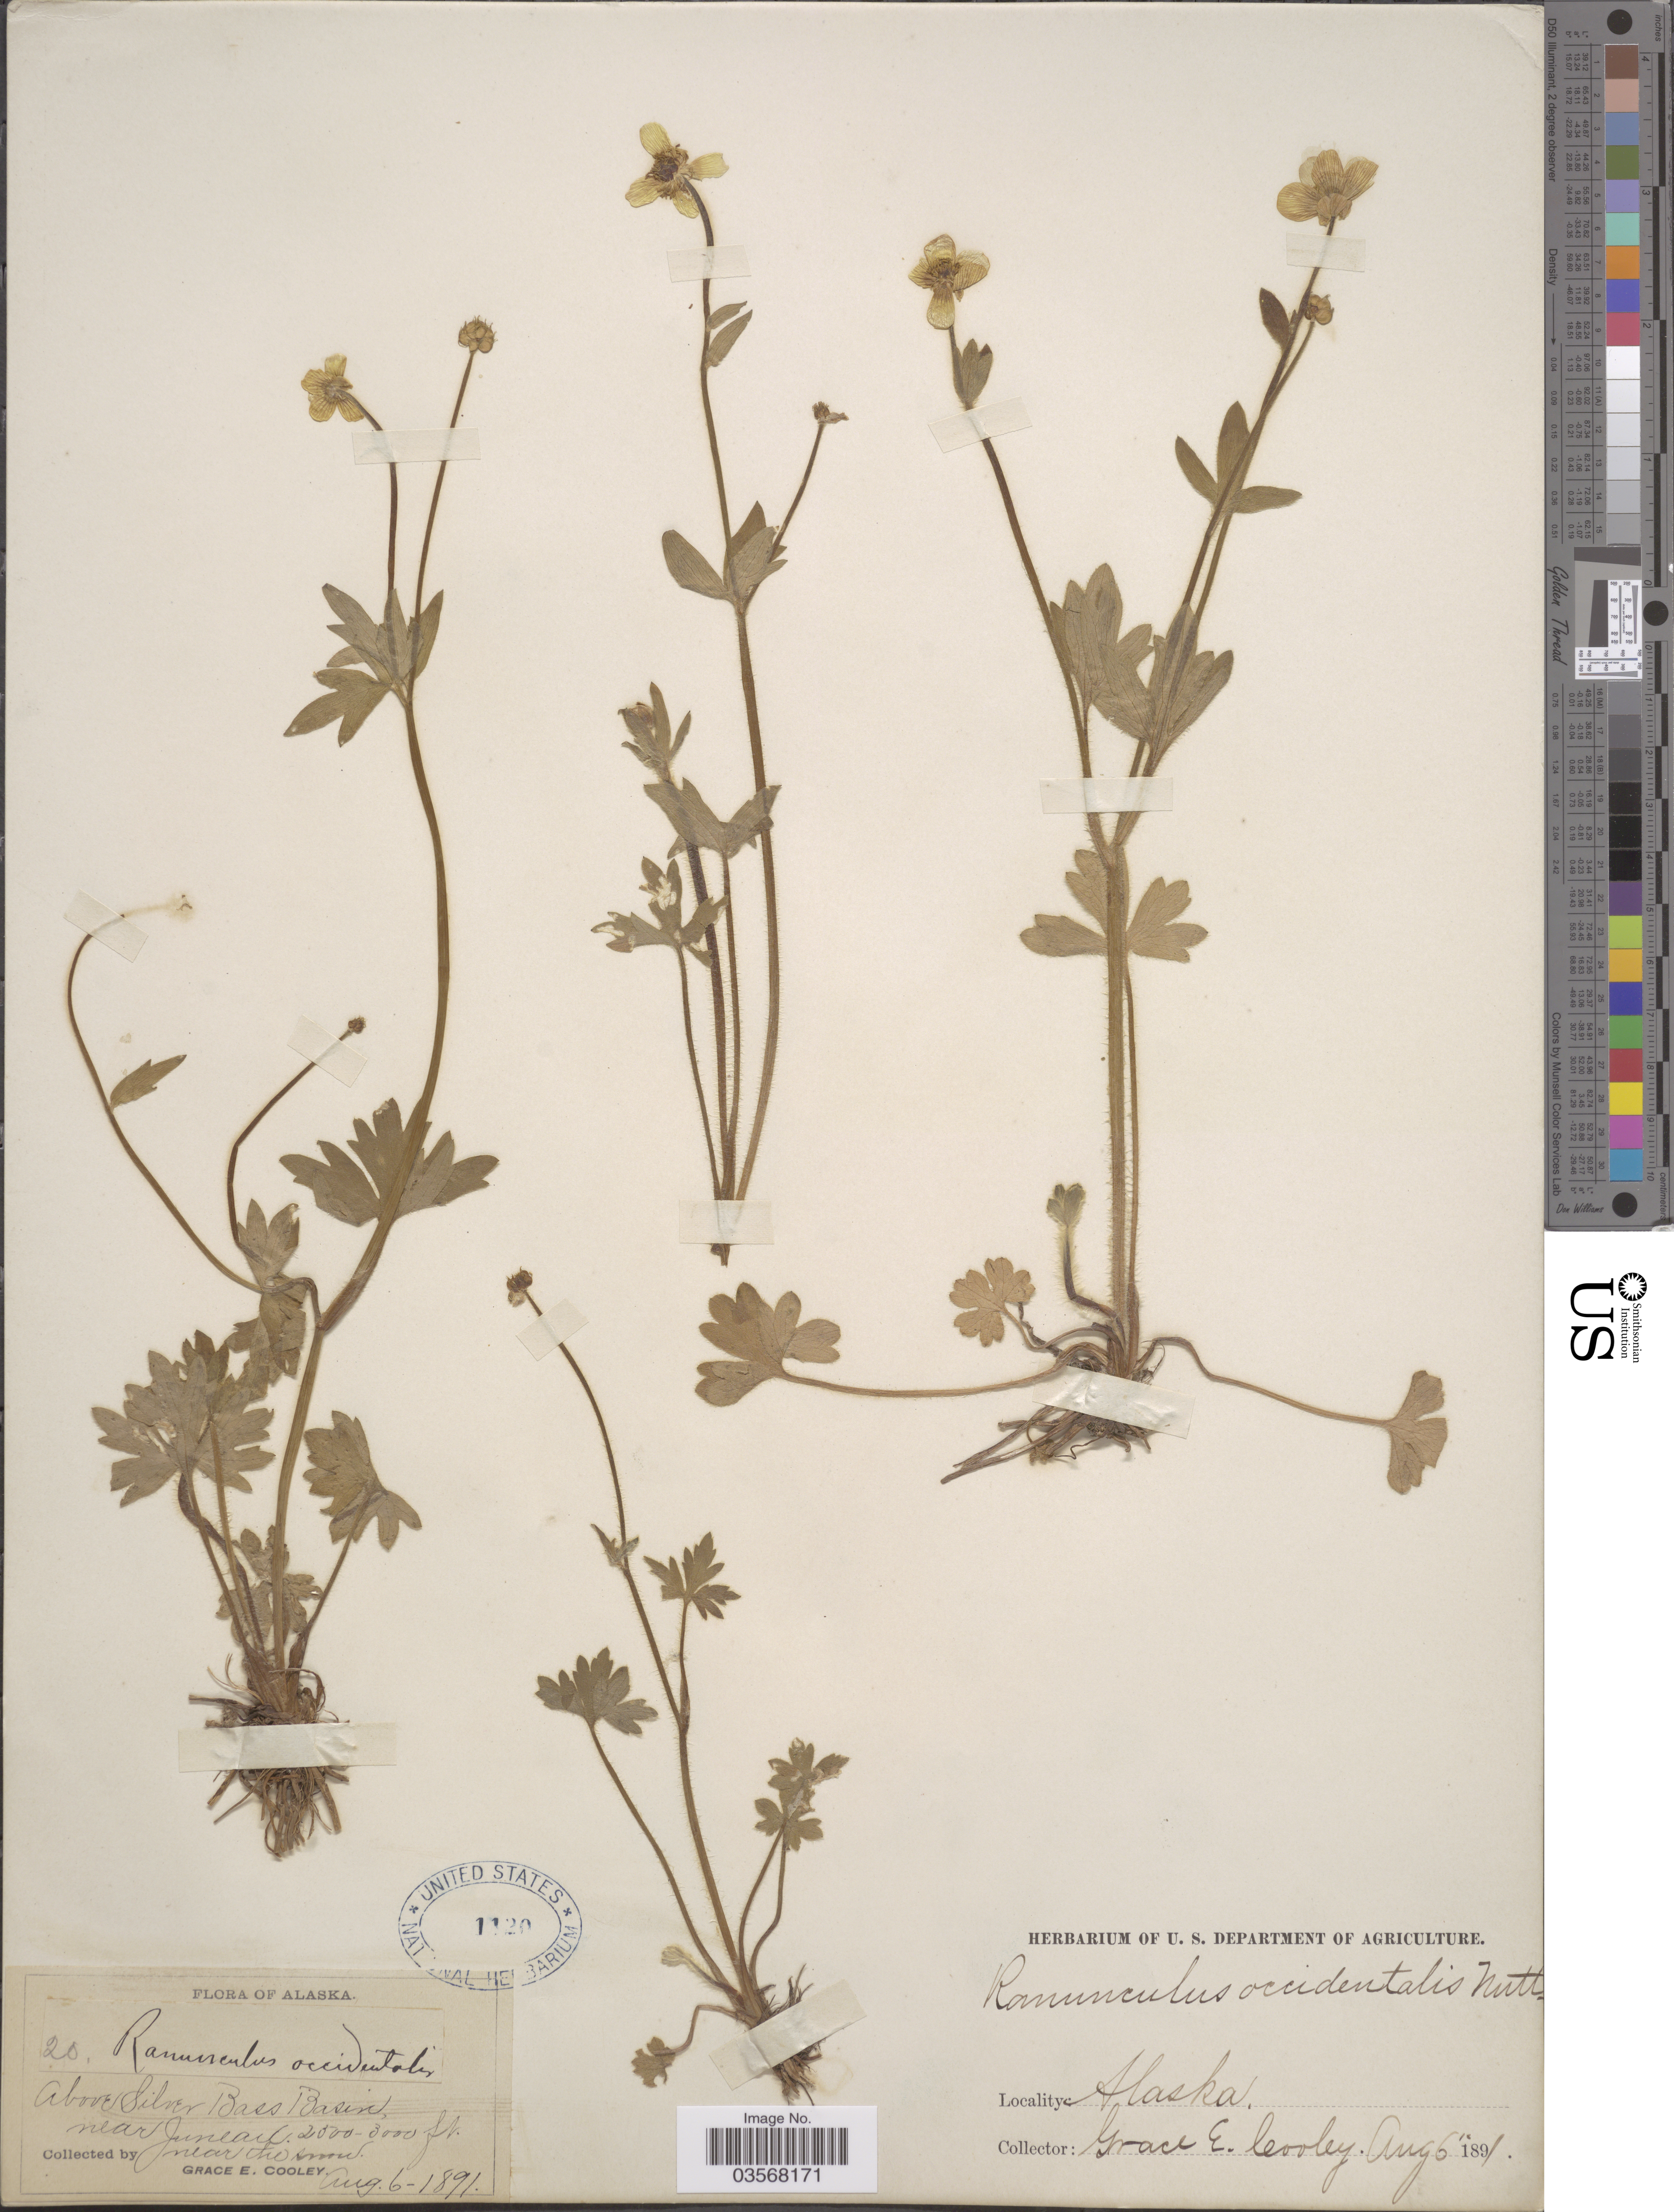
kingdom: Plantae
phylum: Tracheophyta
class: Magnoliopsida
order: Ranunculales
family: Ranunculaceae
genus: Ranunculus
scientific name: Ranunculus occidentalis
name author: Nutt.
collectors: G. E. Cooley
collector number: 20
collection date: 1891-08-06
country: United States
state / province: Alaska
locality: Above Silver Bass Basin, near Juneau near the snow.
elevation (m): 762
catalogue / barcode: US 1120